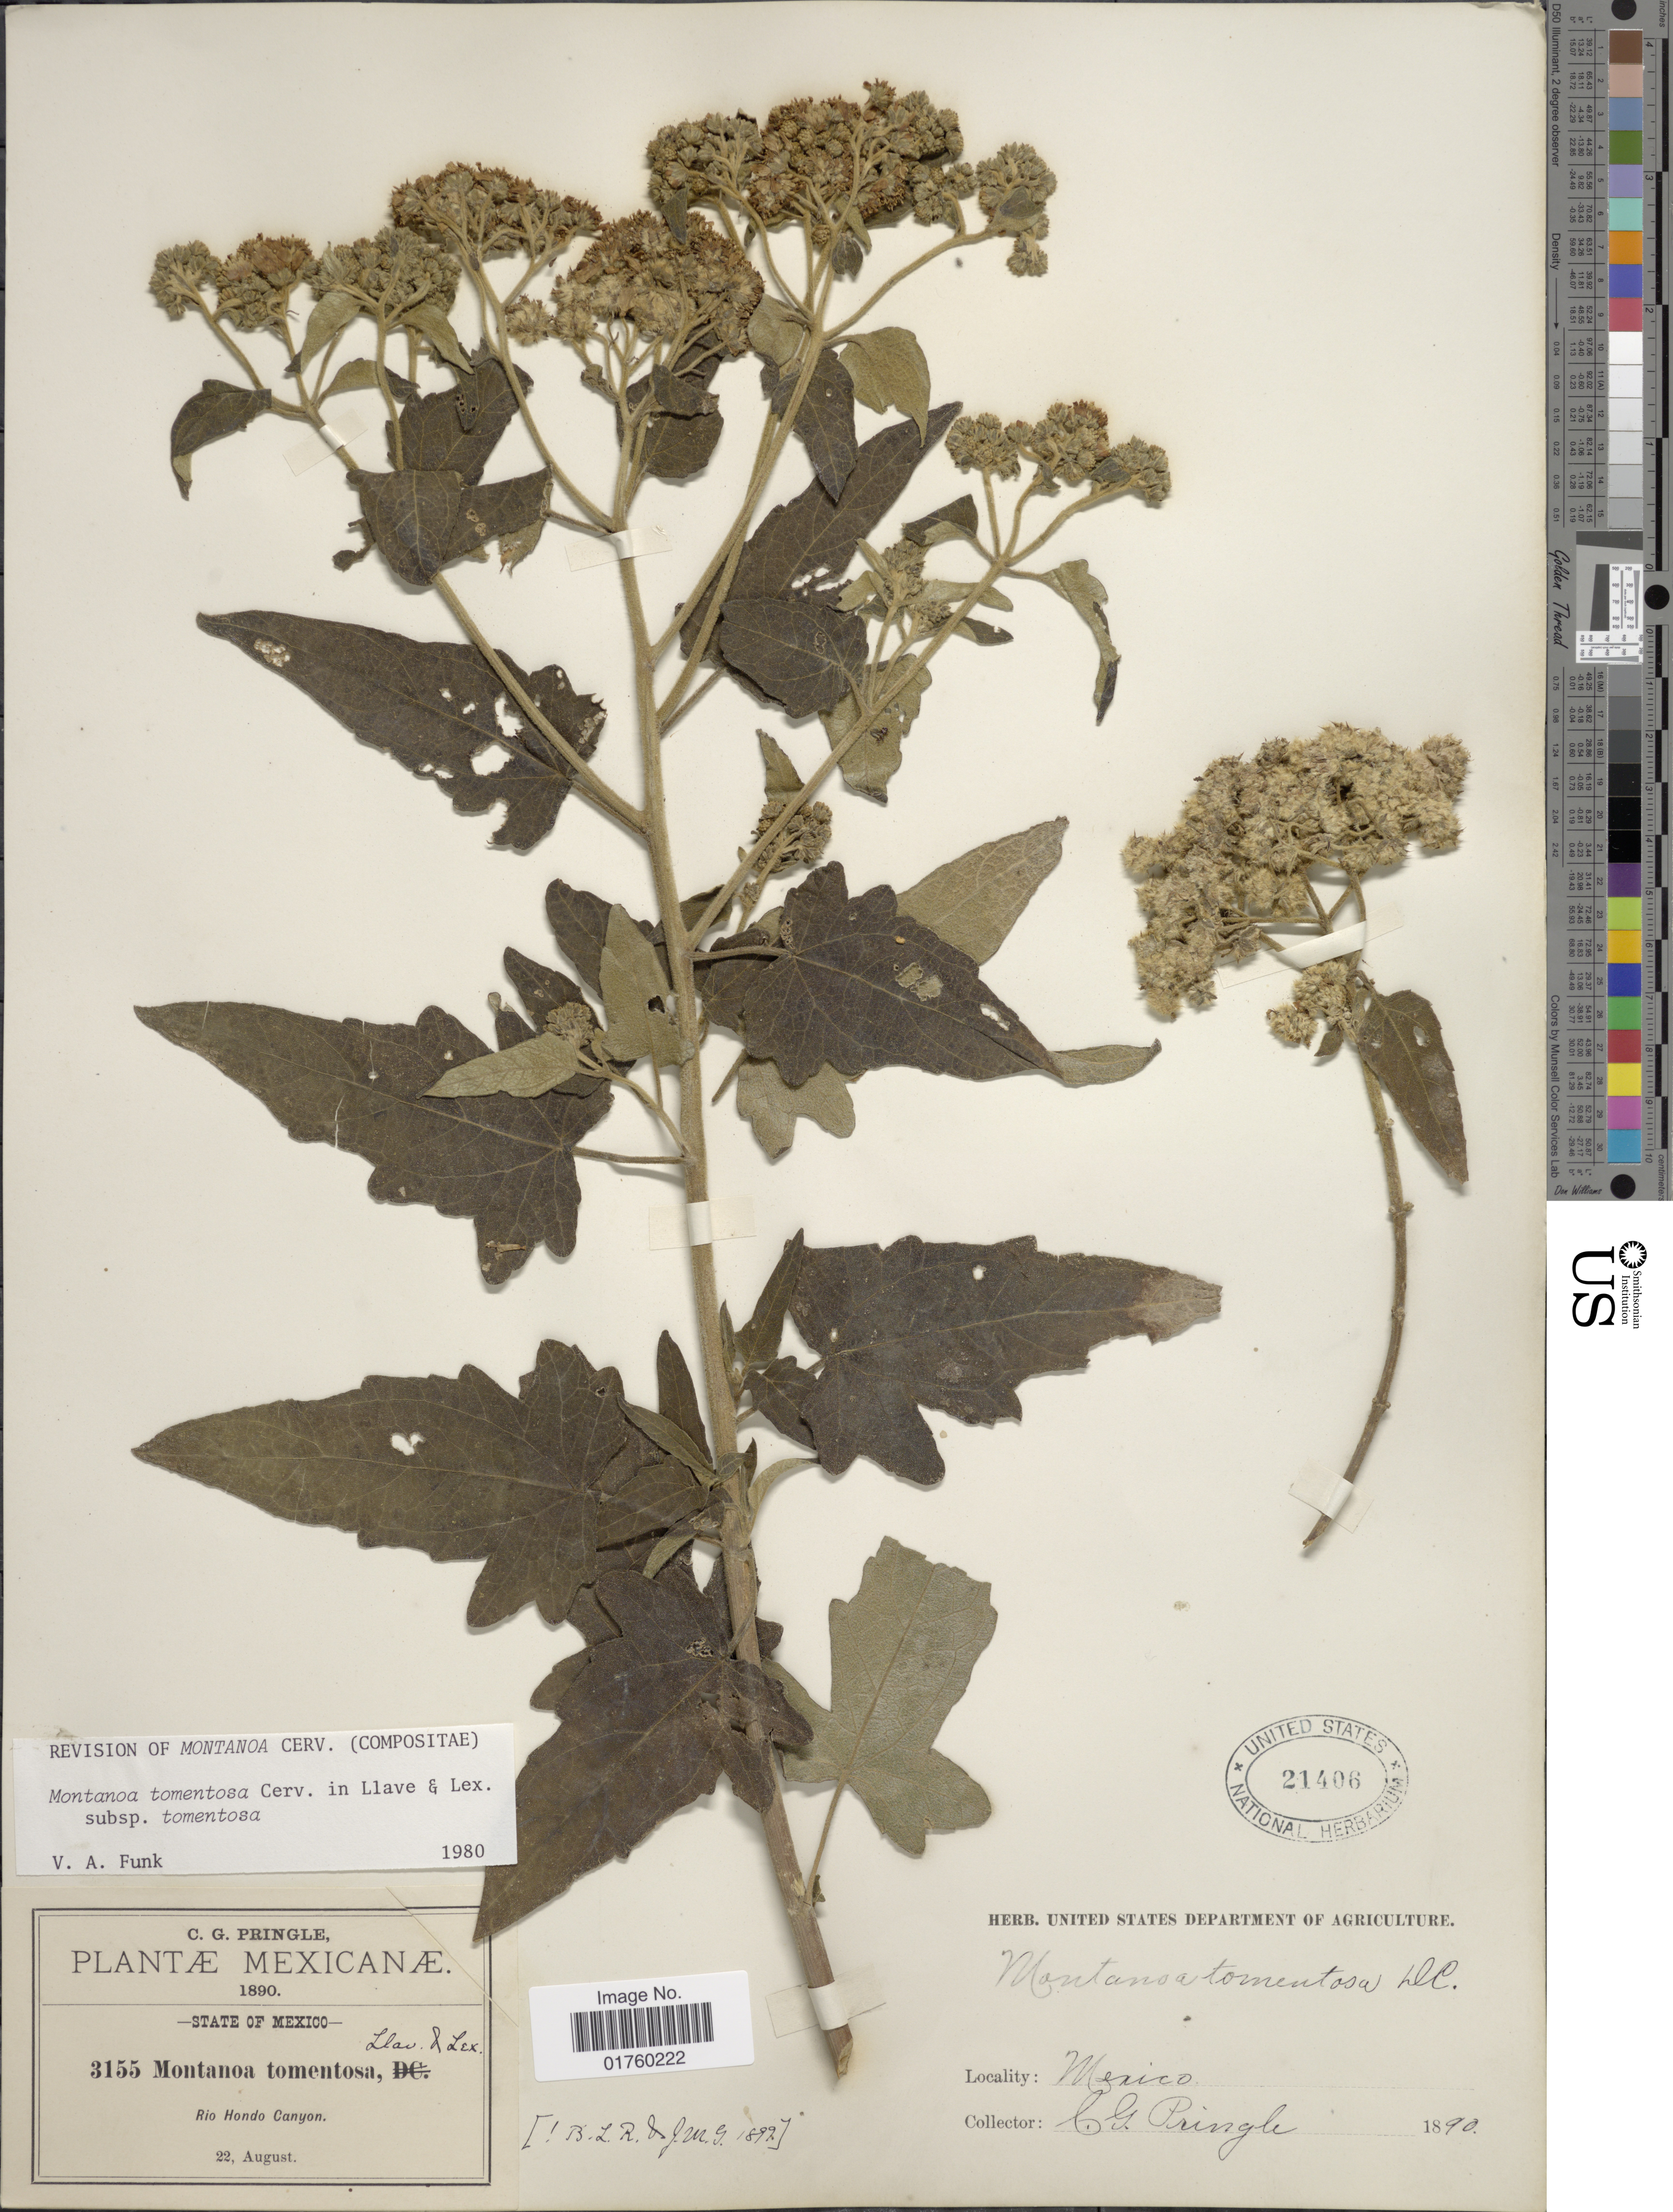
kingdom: Plantae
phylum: Tracheophyta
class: Magnoliopsida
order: Asterales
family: Asteraceae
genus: Montanoa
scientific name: Montanoa tomentosa subsp. tomentosa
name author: Cerv.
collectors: C. G. Pringle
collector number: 3155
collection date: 1890-08-22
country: Mexico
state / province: México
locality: Rio Hondo Canyon.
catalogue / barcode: US 21406